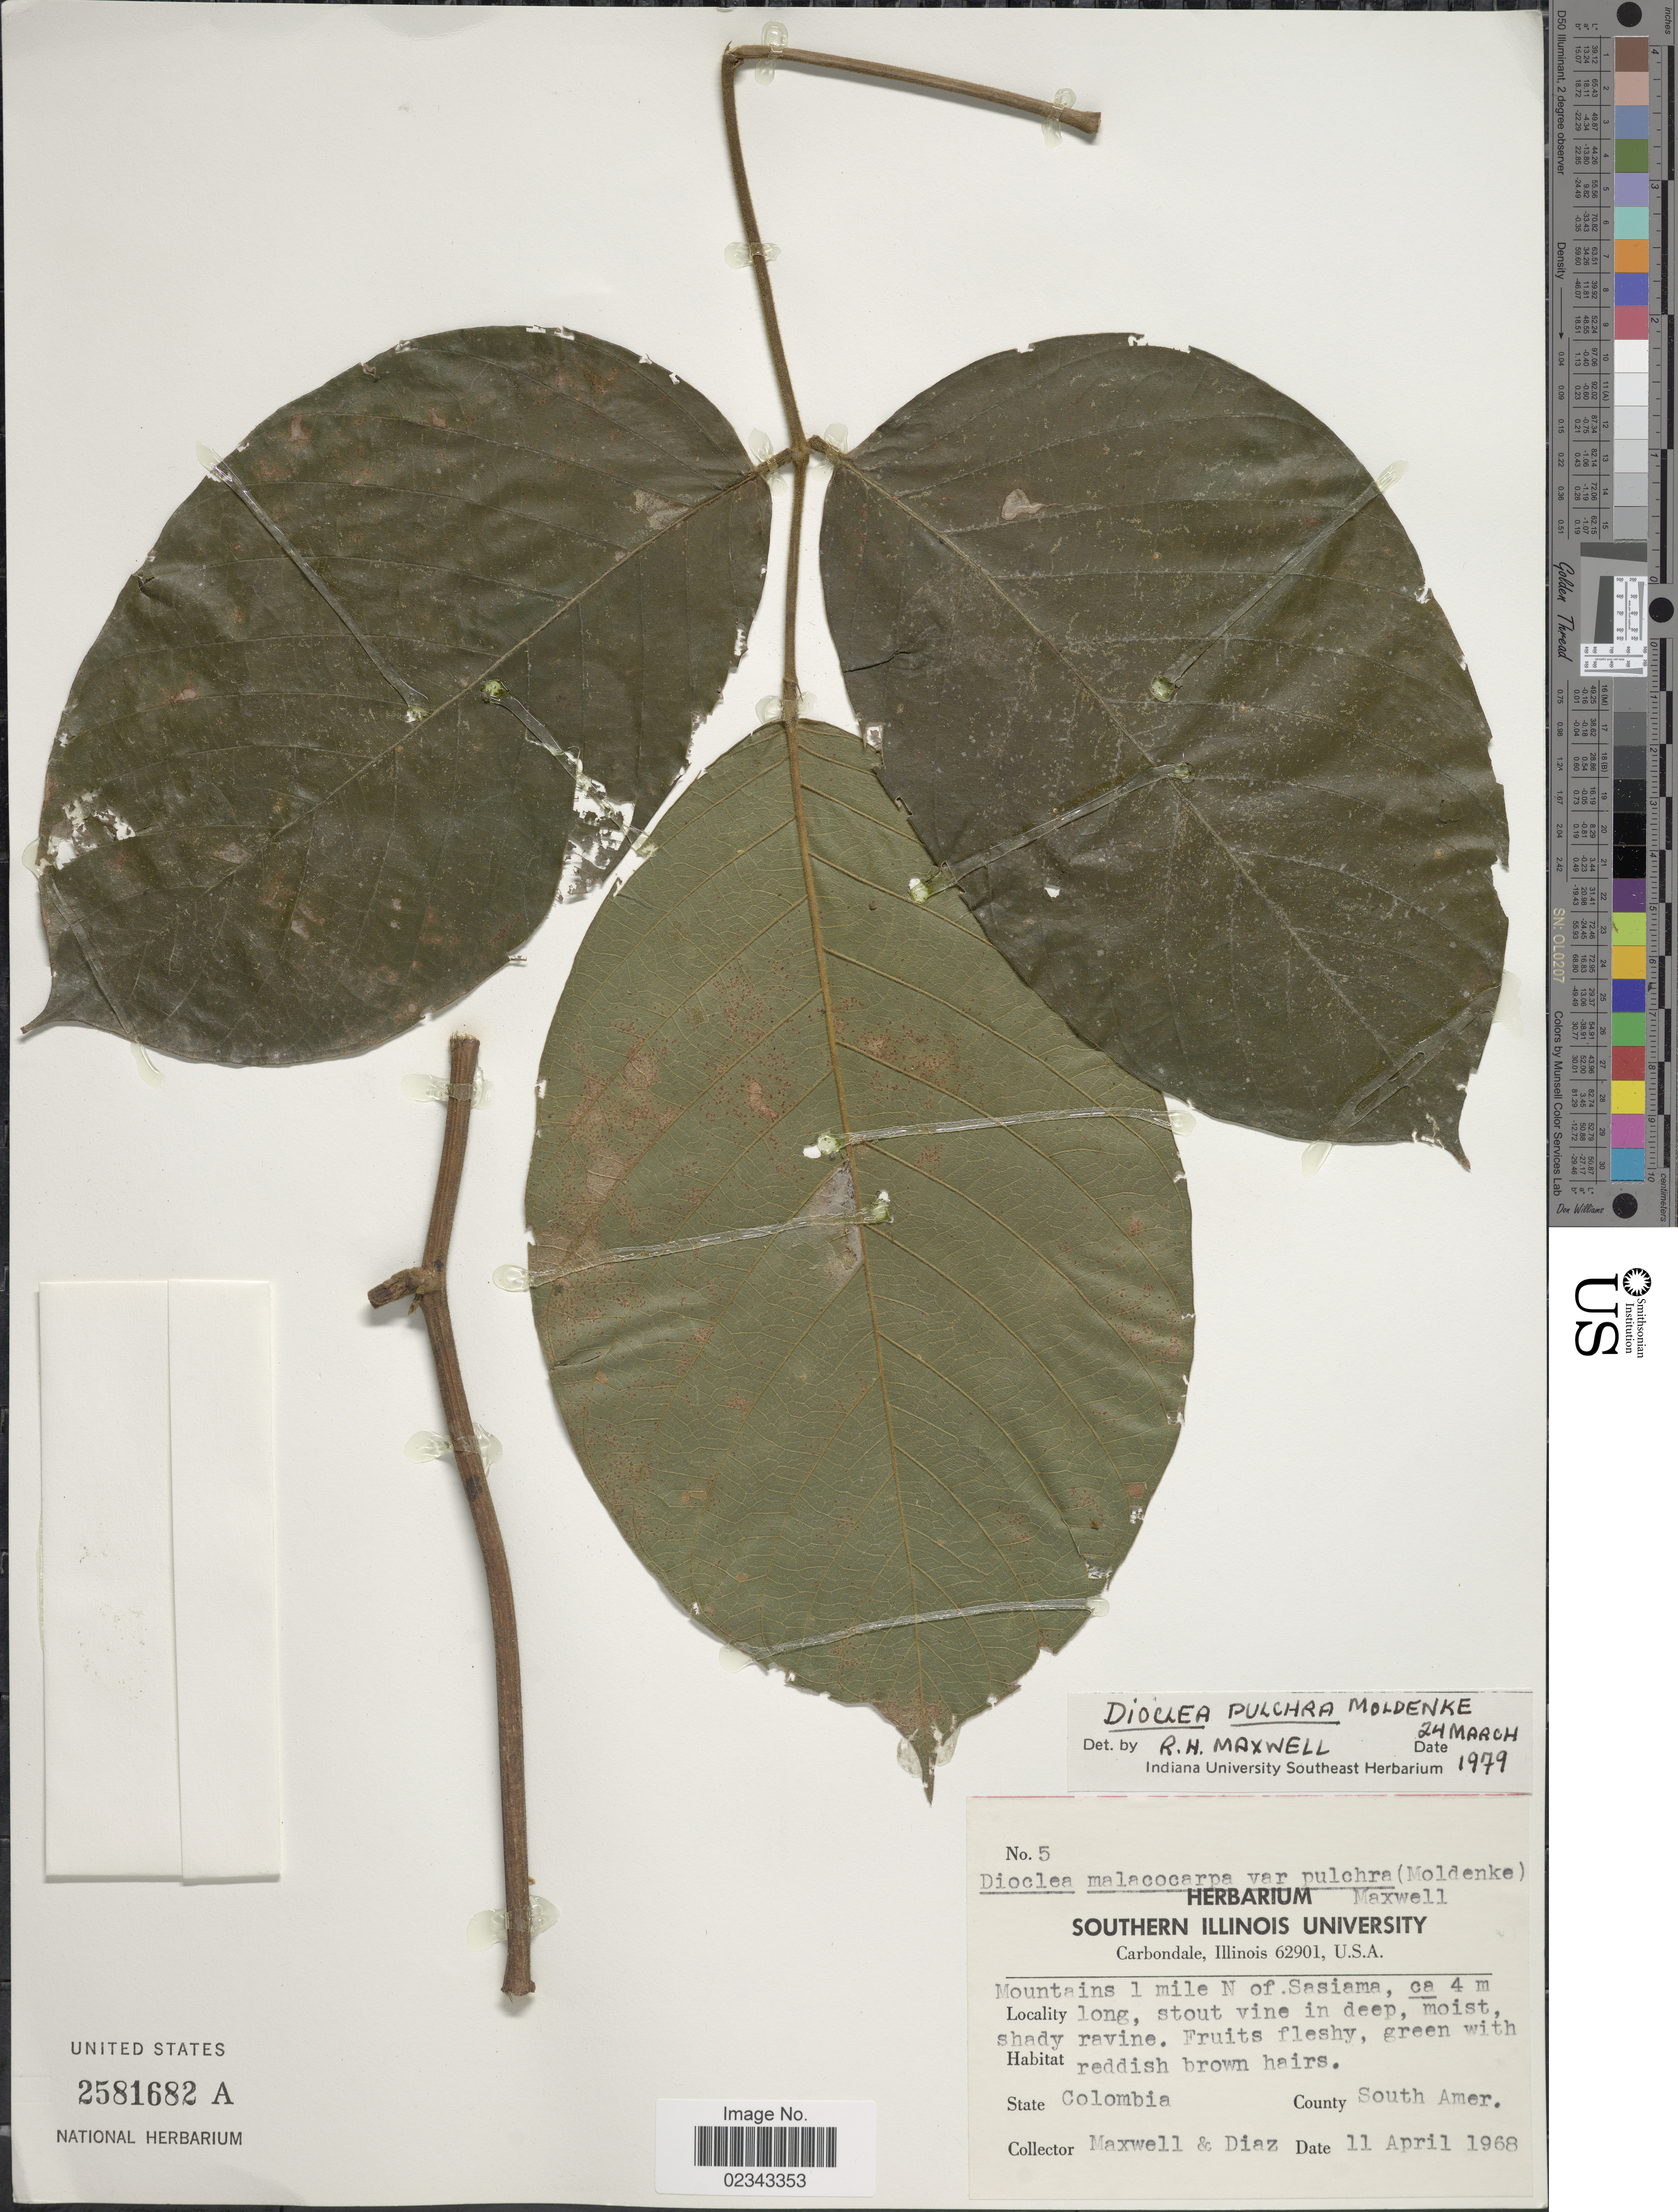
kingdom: Plantae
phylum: Tracheophyta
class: Magnoliopsida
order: Fabales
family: Fabaceae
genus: Macropsychanthus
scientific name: Macropsychanthus pulcher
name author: (Moldenke) L.P. Queiroz & Snak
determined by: Strong, Mark T., (BOT), Smithsonian Institution - National Museum of Natural History (UNITED STATES)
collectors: Maxwell & Diaz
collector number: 5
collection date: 1968-04-11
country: Colombia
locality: Mountains 1 mile N of Sasiama, County South Amer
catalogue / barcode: US 2581862A